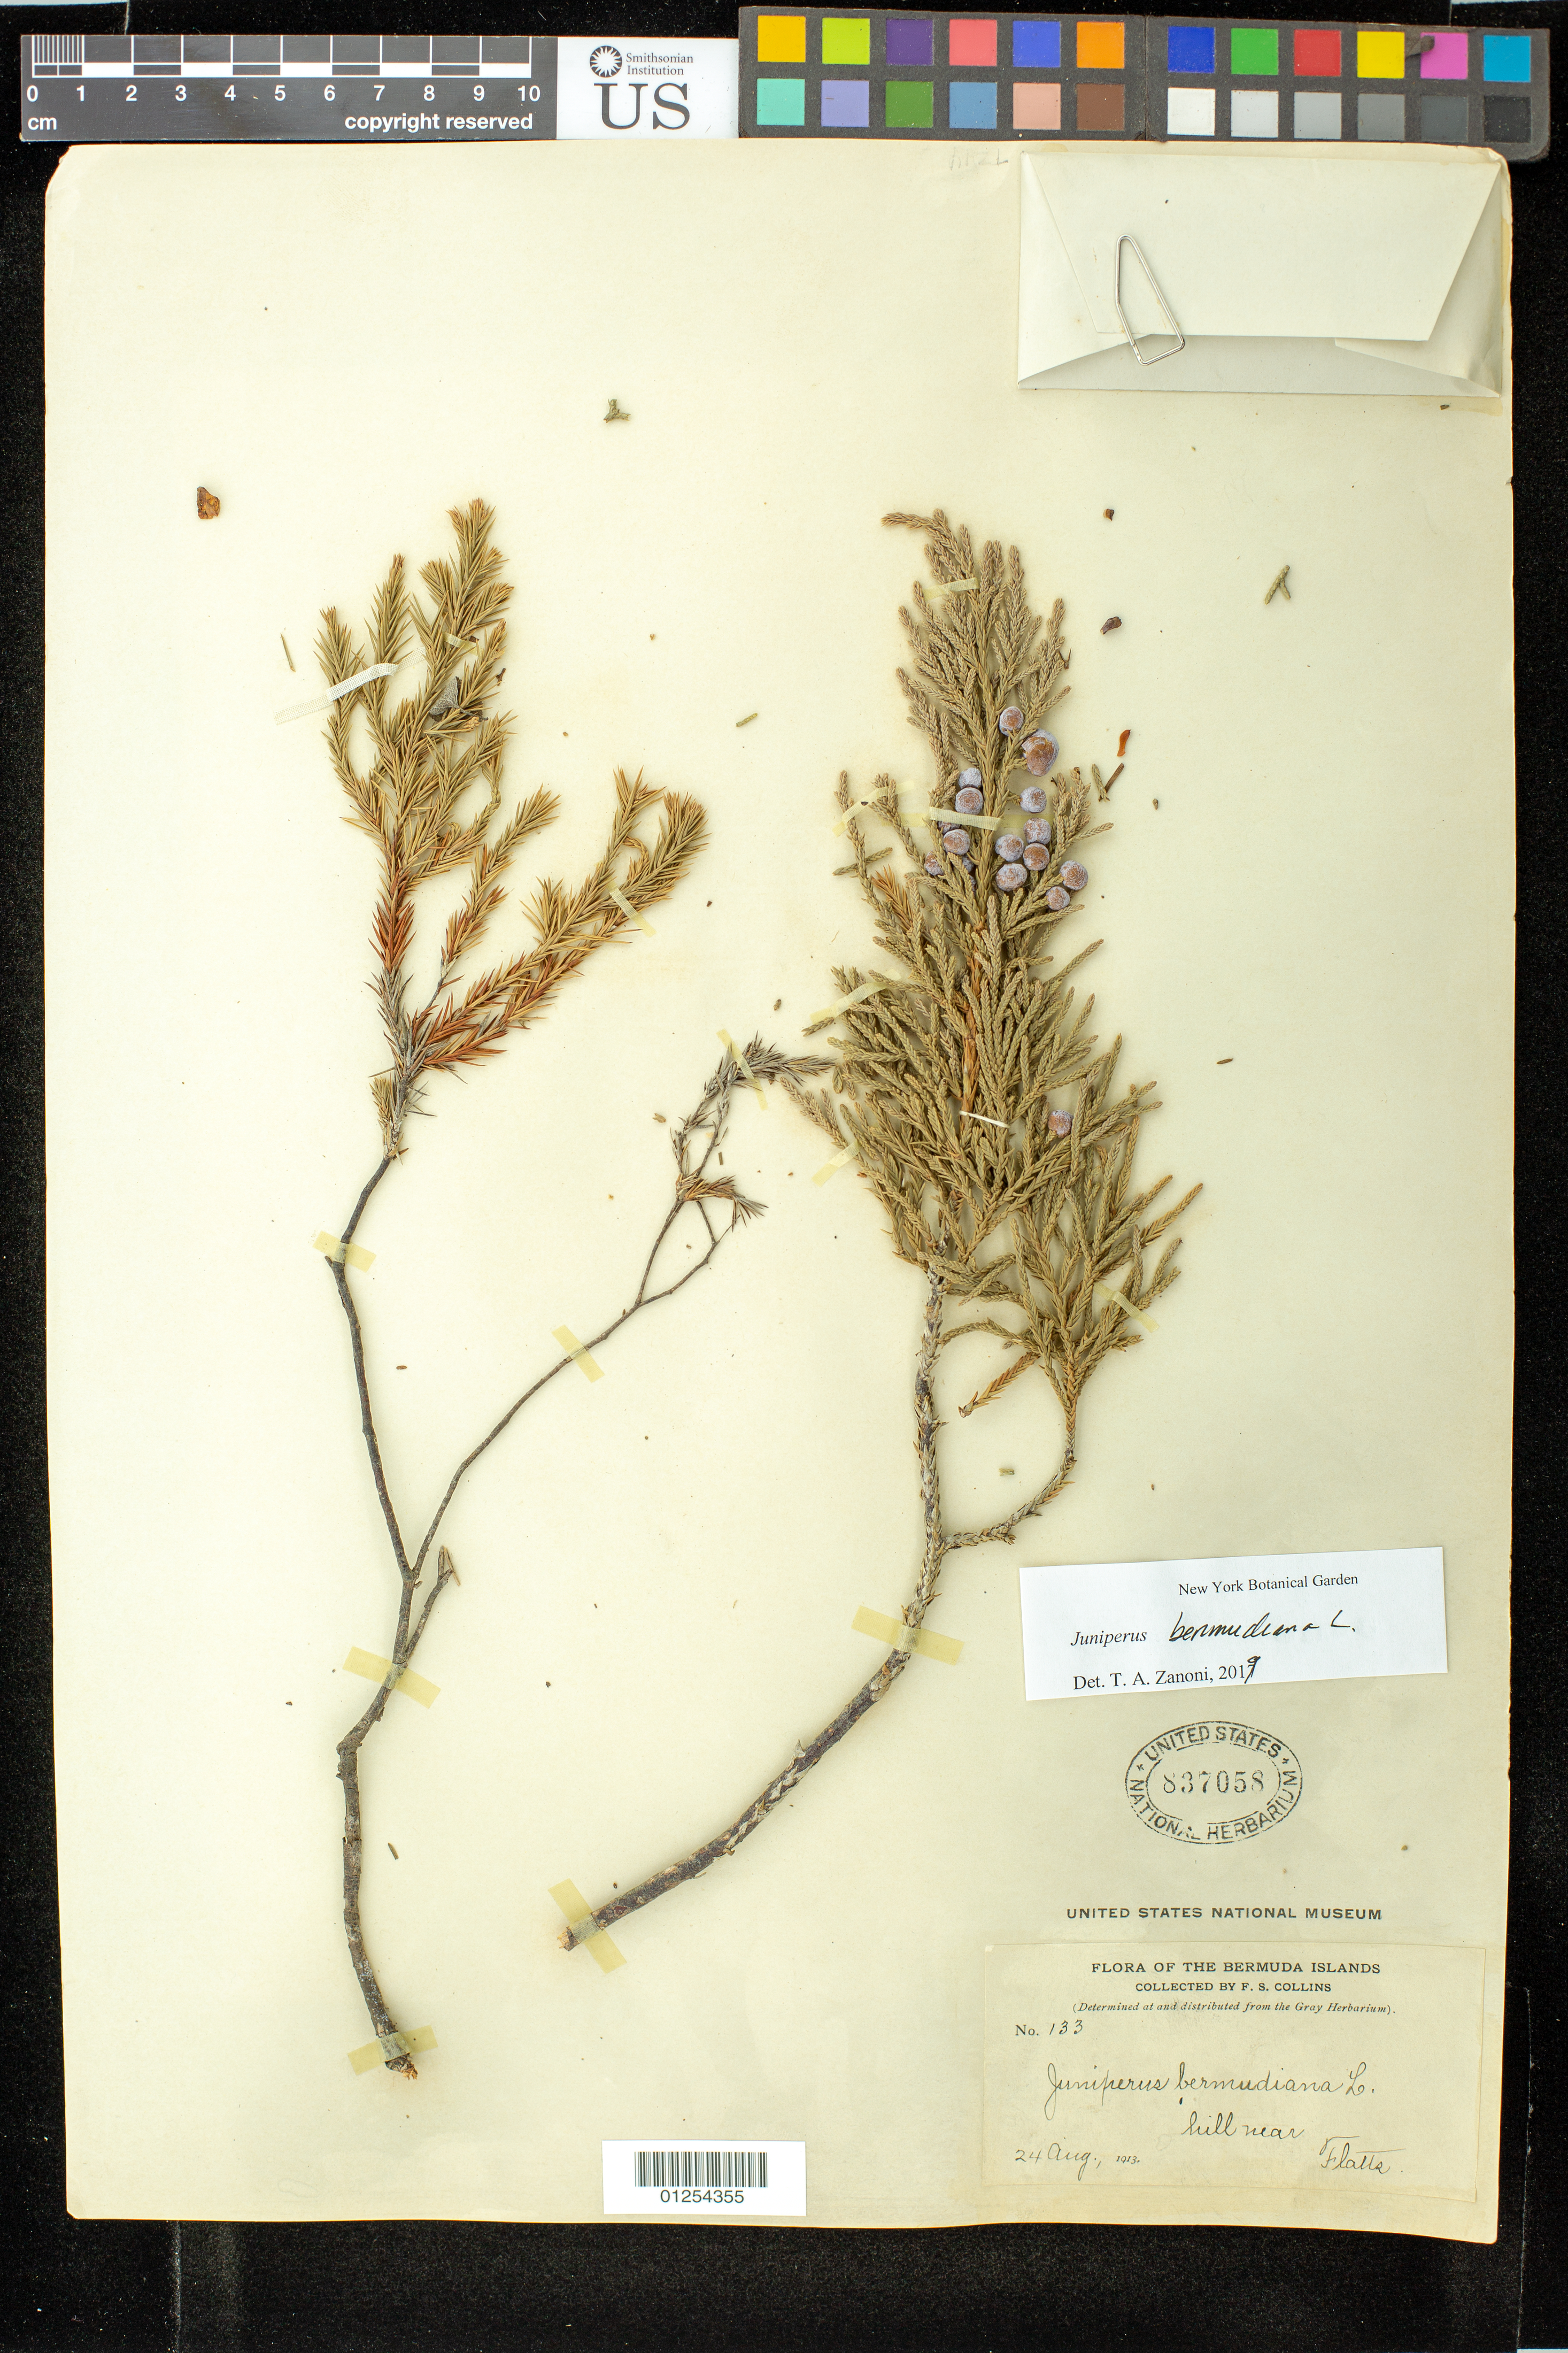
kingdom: Plantae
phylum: Tracheophyta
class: Pinopsida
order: Pinales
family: Cupressaceae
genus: Juniperus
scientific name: Juniperus bermudiana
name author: L.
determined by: Zanoni, T. A., (NY), New York Botanical Garden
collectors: F. Collins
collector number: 133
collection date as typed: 24 Aug 1913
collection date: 1913-08-24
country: Bermuda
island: Bermuda Island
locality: hill near Flatte.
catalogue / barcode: US 837058